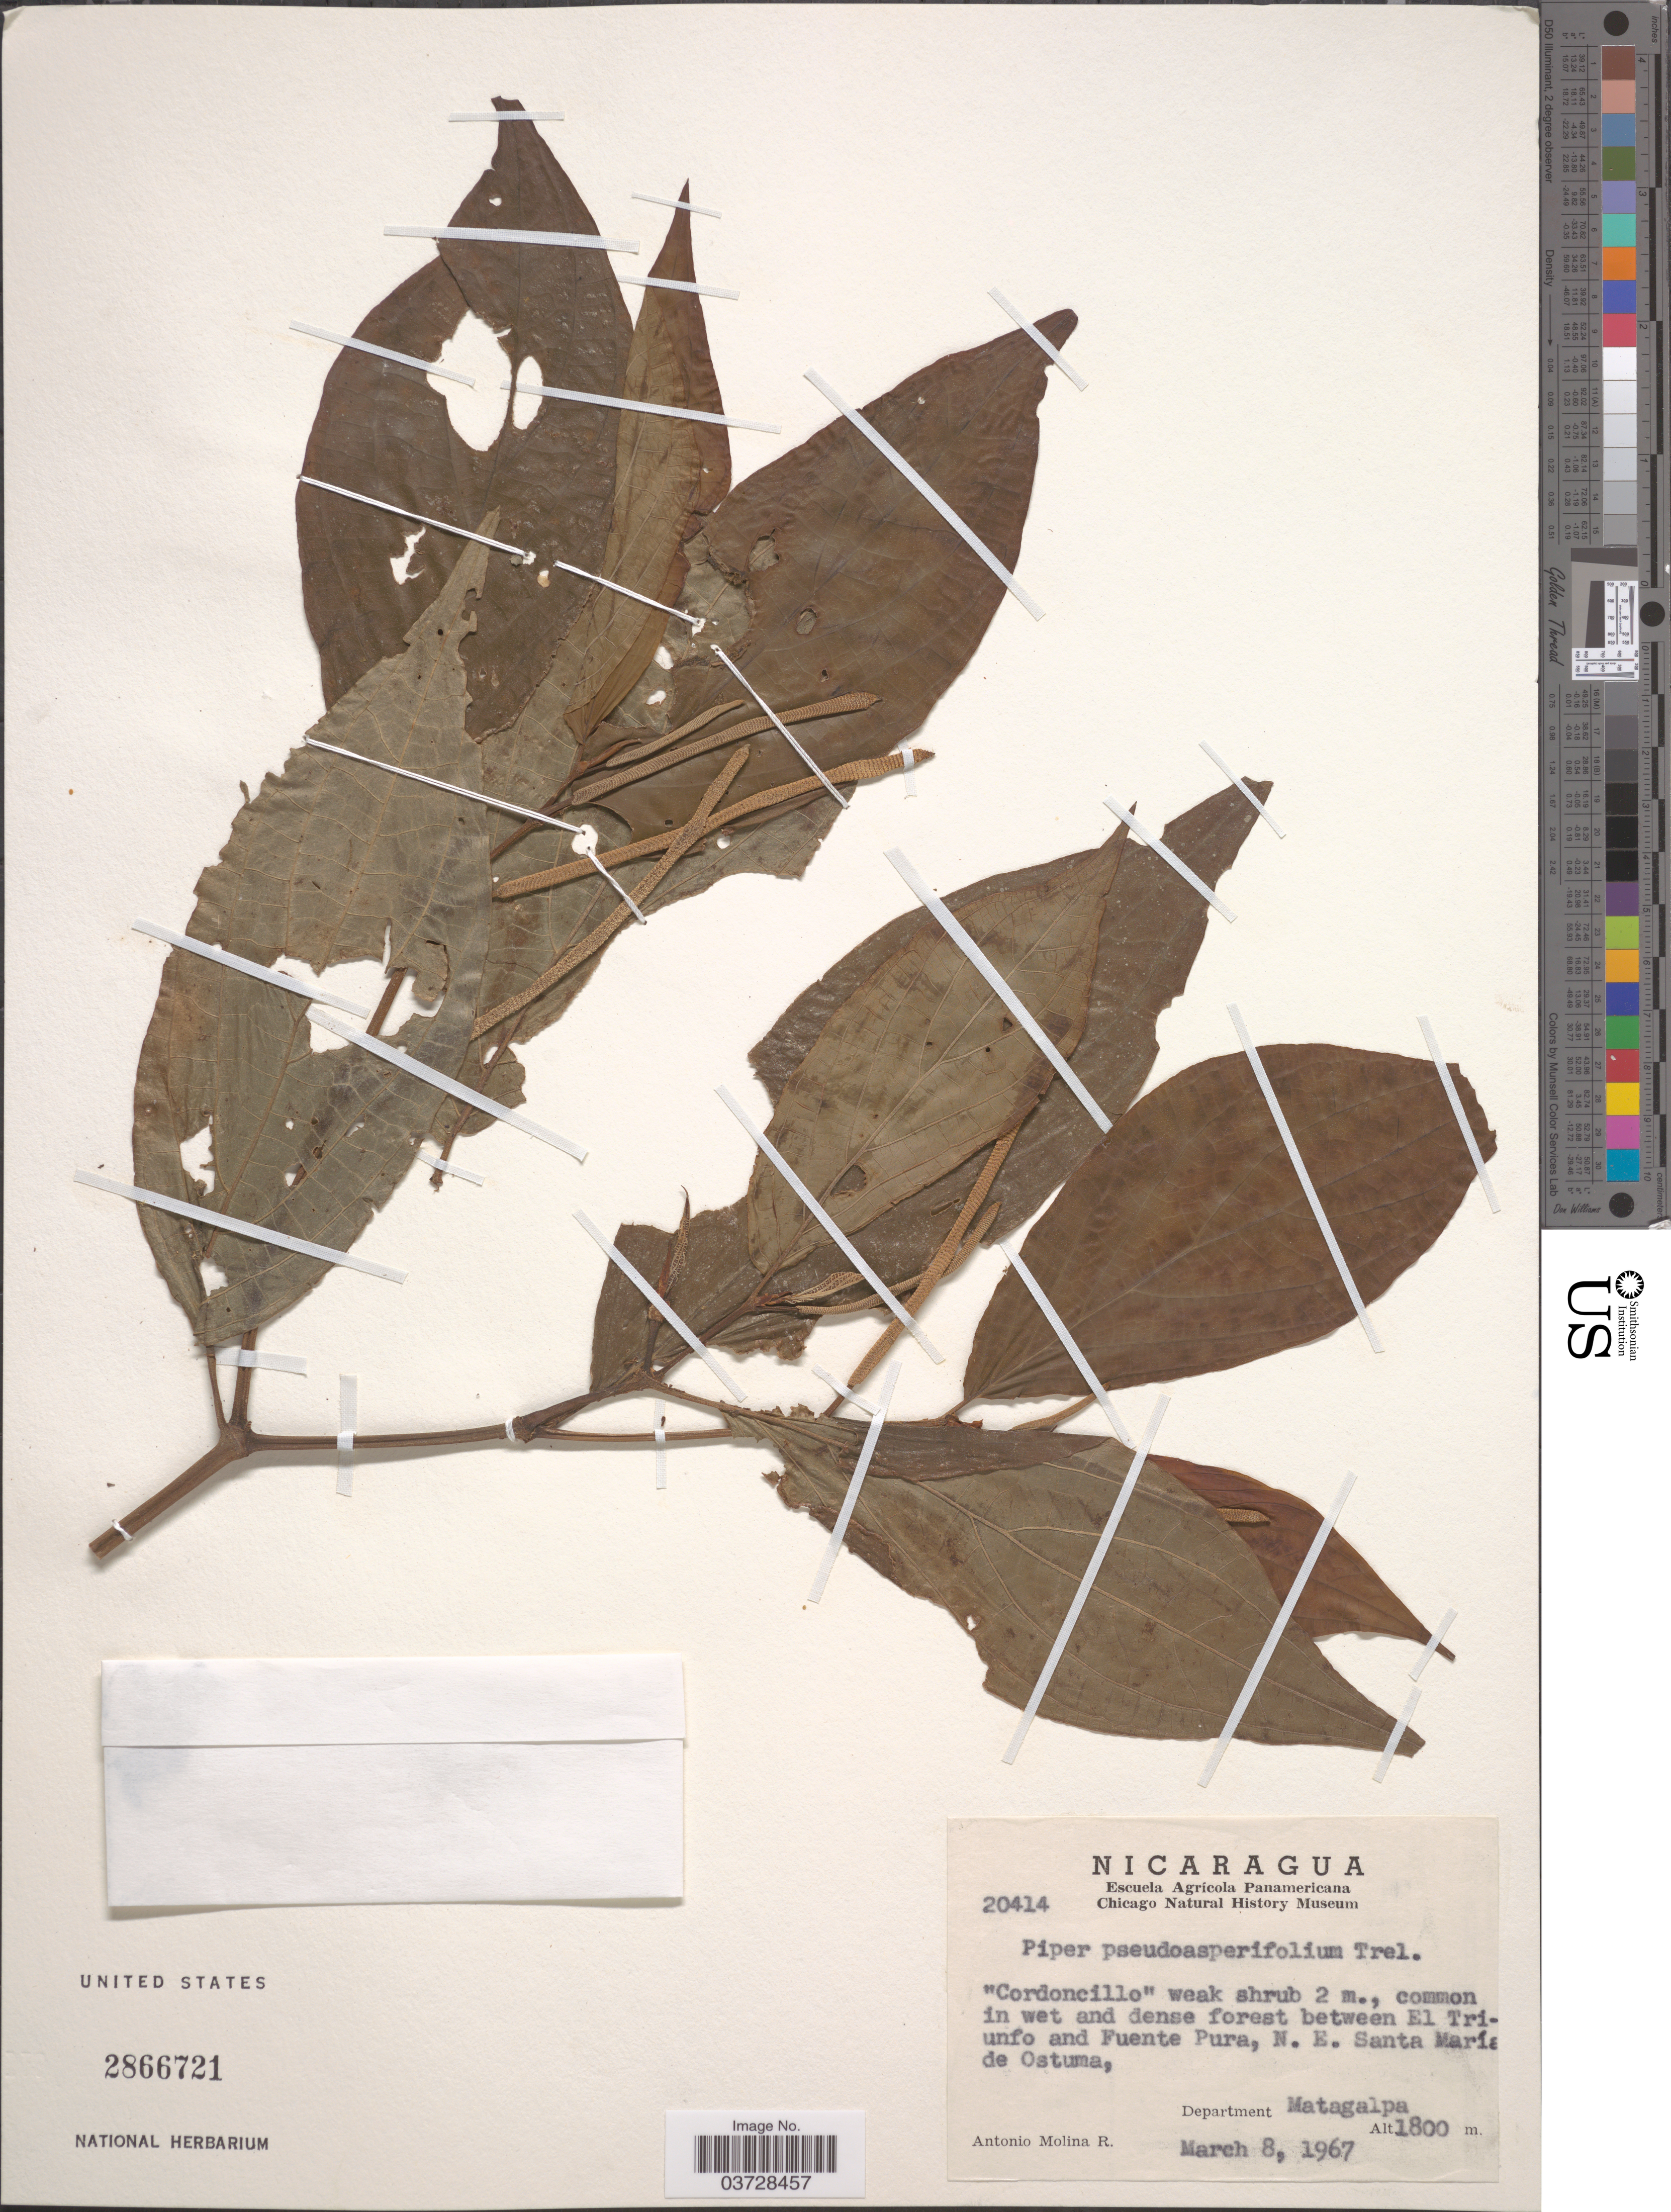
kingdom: Plantae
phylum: Tracheophyta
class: Magnoliopsida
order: Piperales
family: Piperaceae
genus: Piper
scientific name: Piper pseudoasperifolium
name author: C. DC.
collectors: A. Molina R.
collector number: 20414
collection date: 1967-03-08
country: Nicaragua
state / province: Matagalpa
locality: Between El Triunfo and Fuente Pura, N. E. Santa María de Ostuma, Department Matagalpa.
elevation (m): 1800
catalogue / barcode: US 2866721